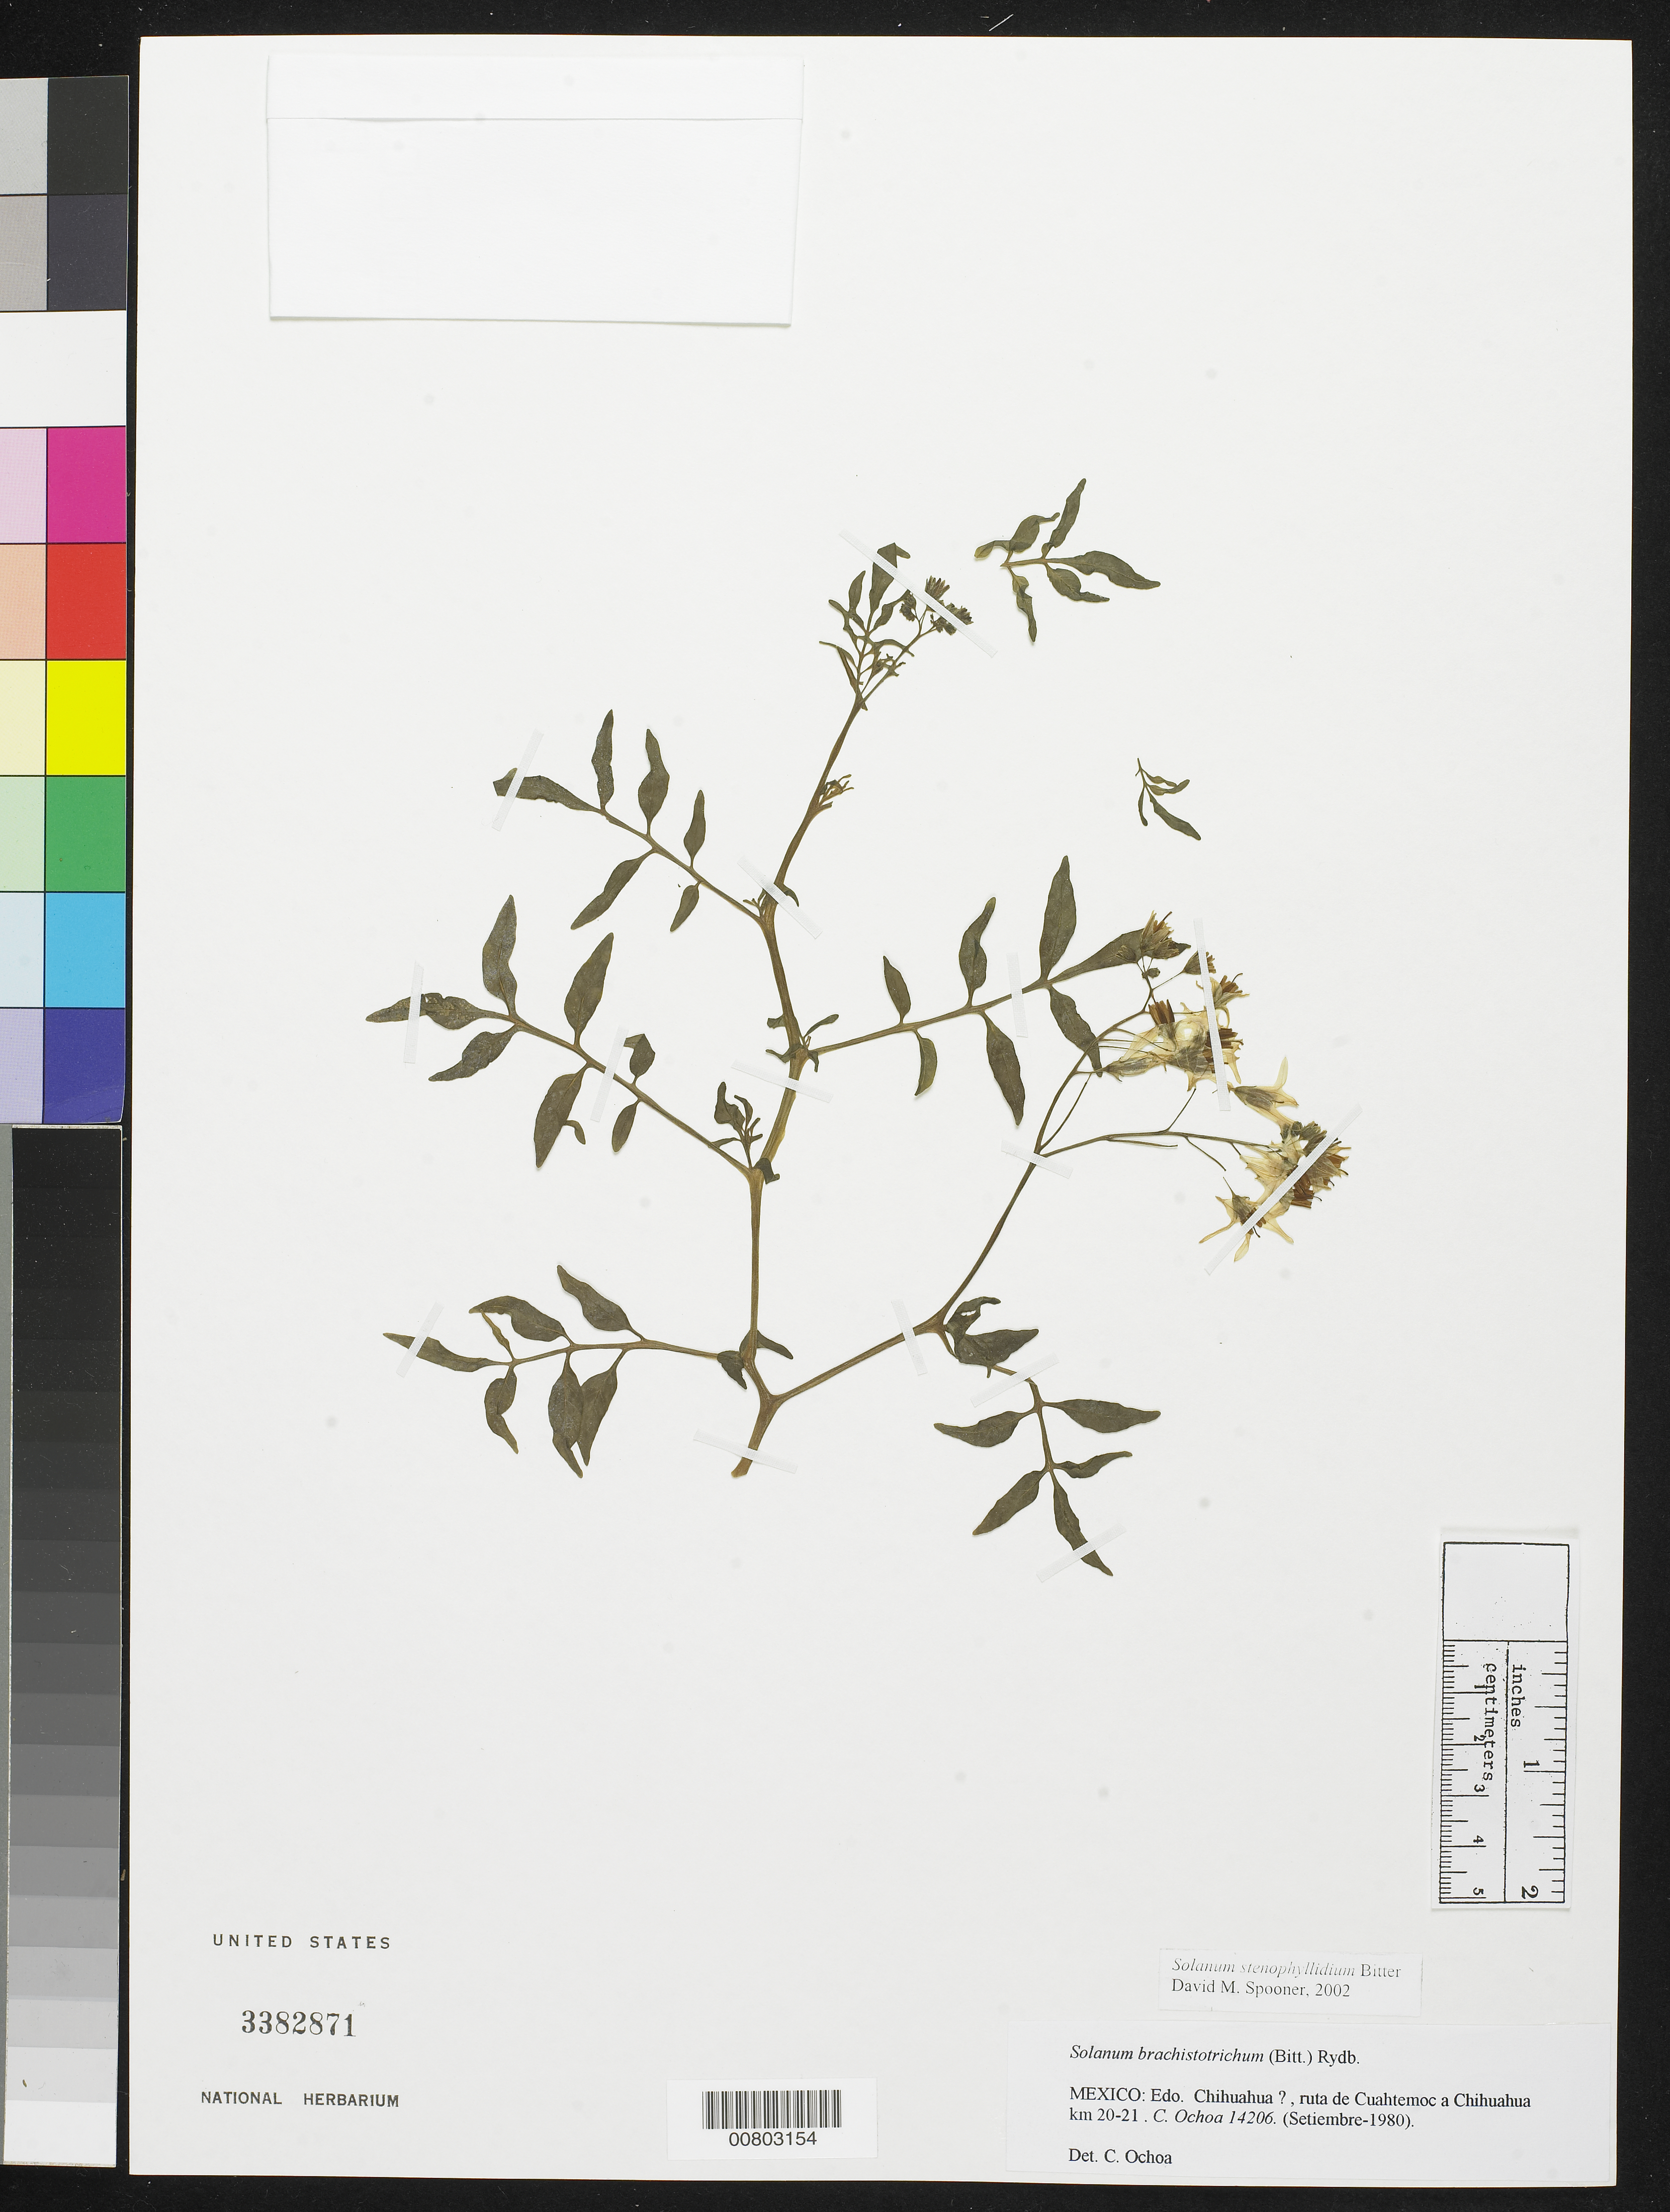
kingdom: Plantae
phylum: Tracheophyta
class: Magnoliopsida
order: Solanales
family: Solanaceae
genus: Solanum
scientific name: Solanum stenophyllidium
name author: Bitter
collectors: C. Ochoa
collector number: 14206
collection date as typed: Sep 1980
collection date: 1980-09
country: Mexico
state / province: Chihuahua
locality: Ruta de Cuahutemoc a Chihuahua, km 20-21.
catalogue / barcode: US 3382871